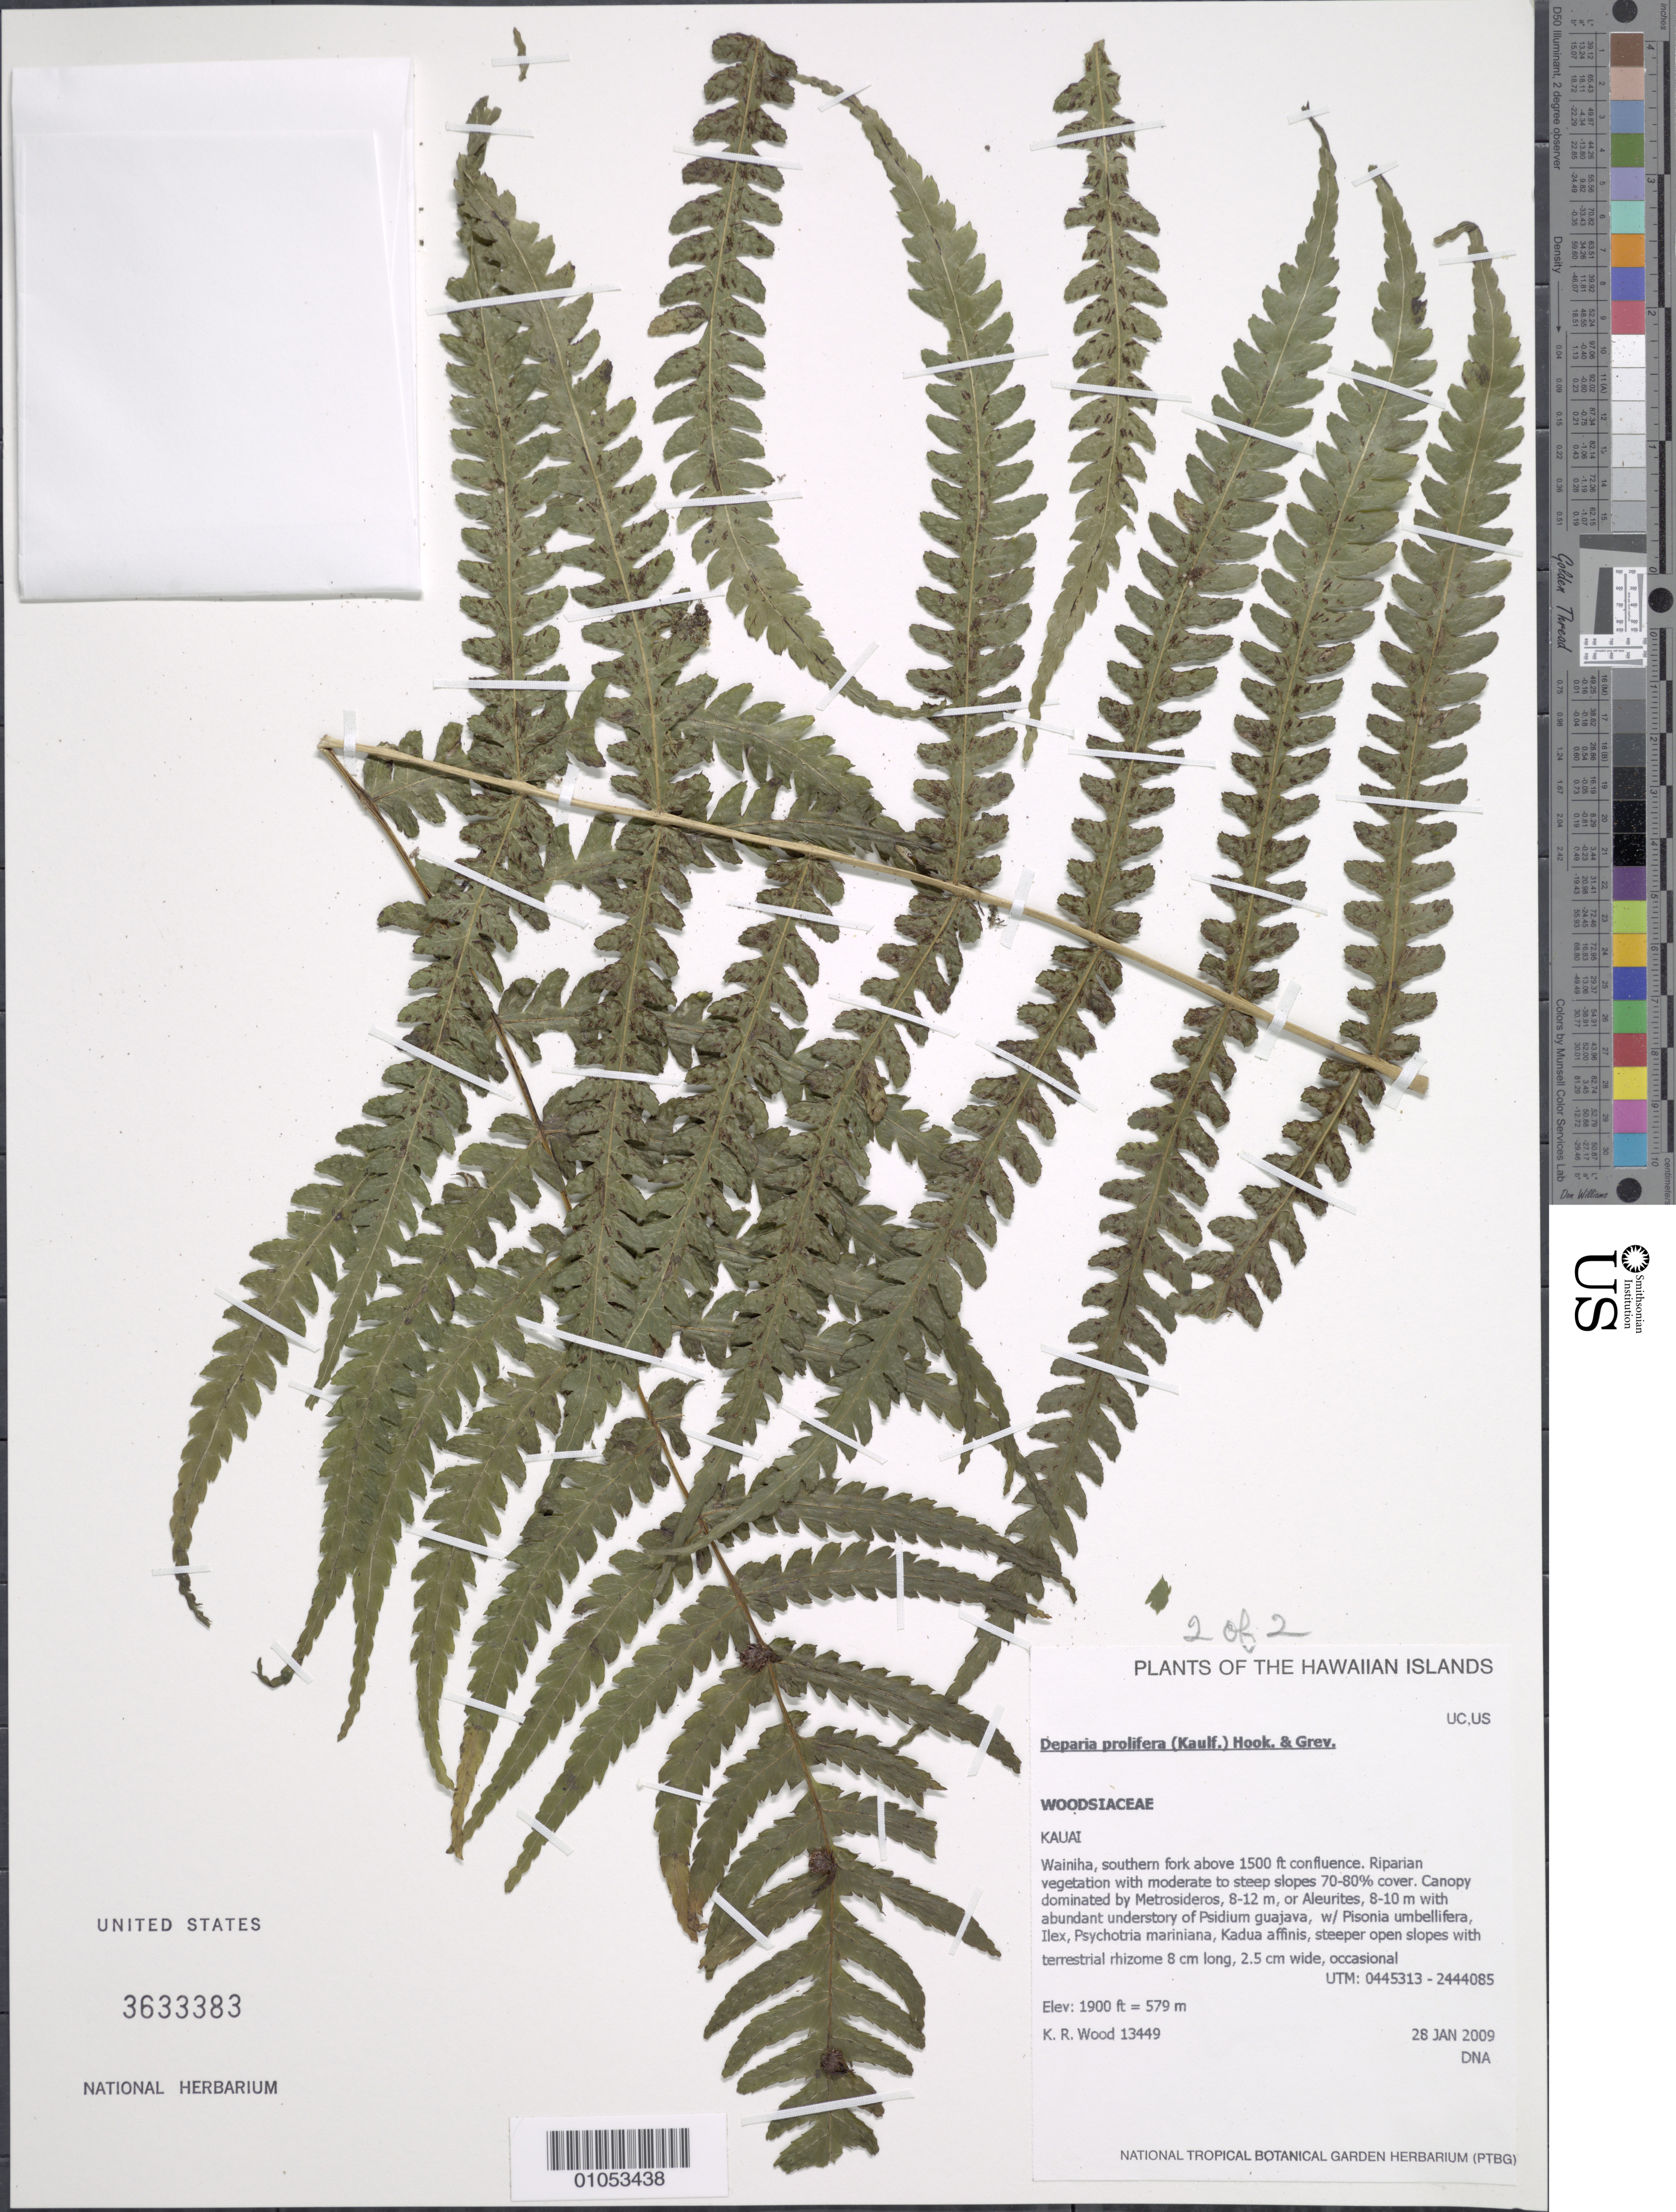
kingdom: Plantae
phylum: Tracheophyta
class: Polypodiopsida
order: Polypodiales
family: Athyriaceae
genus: Deparia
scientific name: Deparia prolifera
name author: (Kaulf.) Hook. & Grev.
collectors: K. R. Wood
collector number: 13449 - Sheet 2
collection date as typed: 28 Jan 2009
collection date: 2009-01-28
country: United States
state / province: Hawaii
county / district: Kauai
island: Kaua'i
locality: Wainiha, southern fork above 1500 ft confluence.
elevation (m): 579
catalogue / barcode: US 3633383